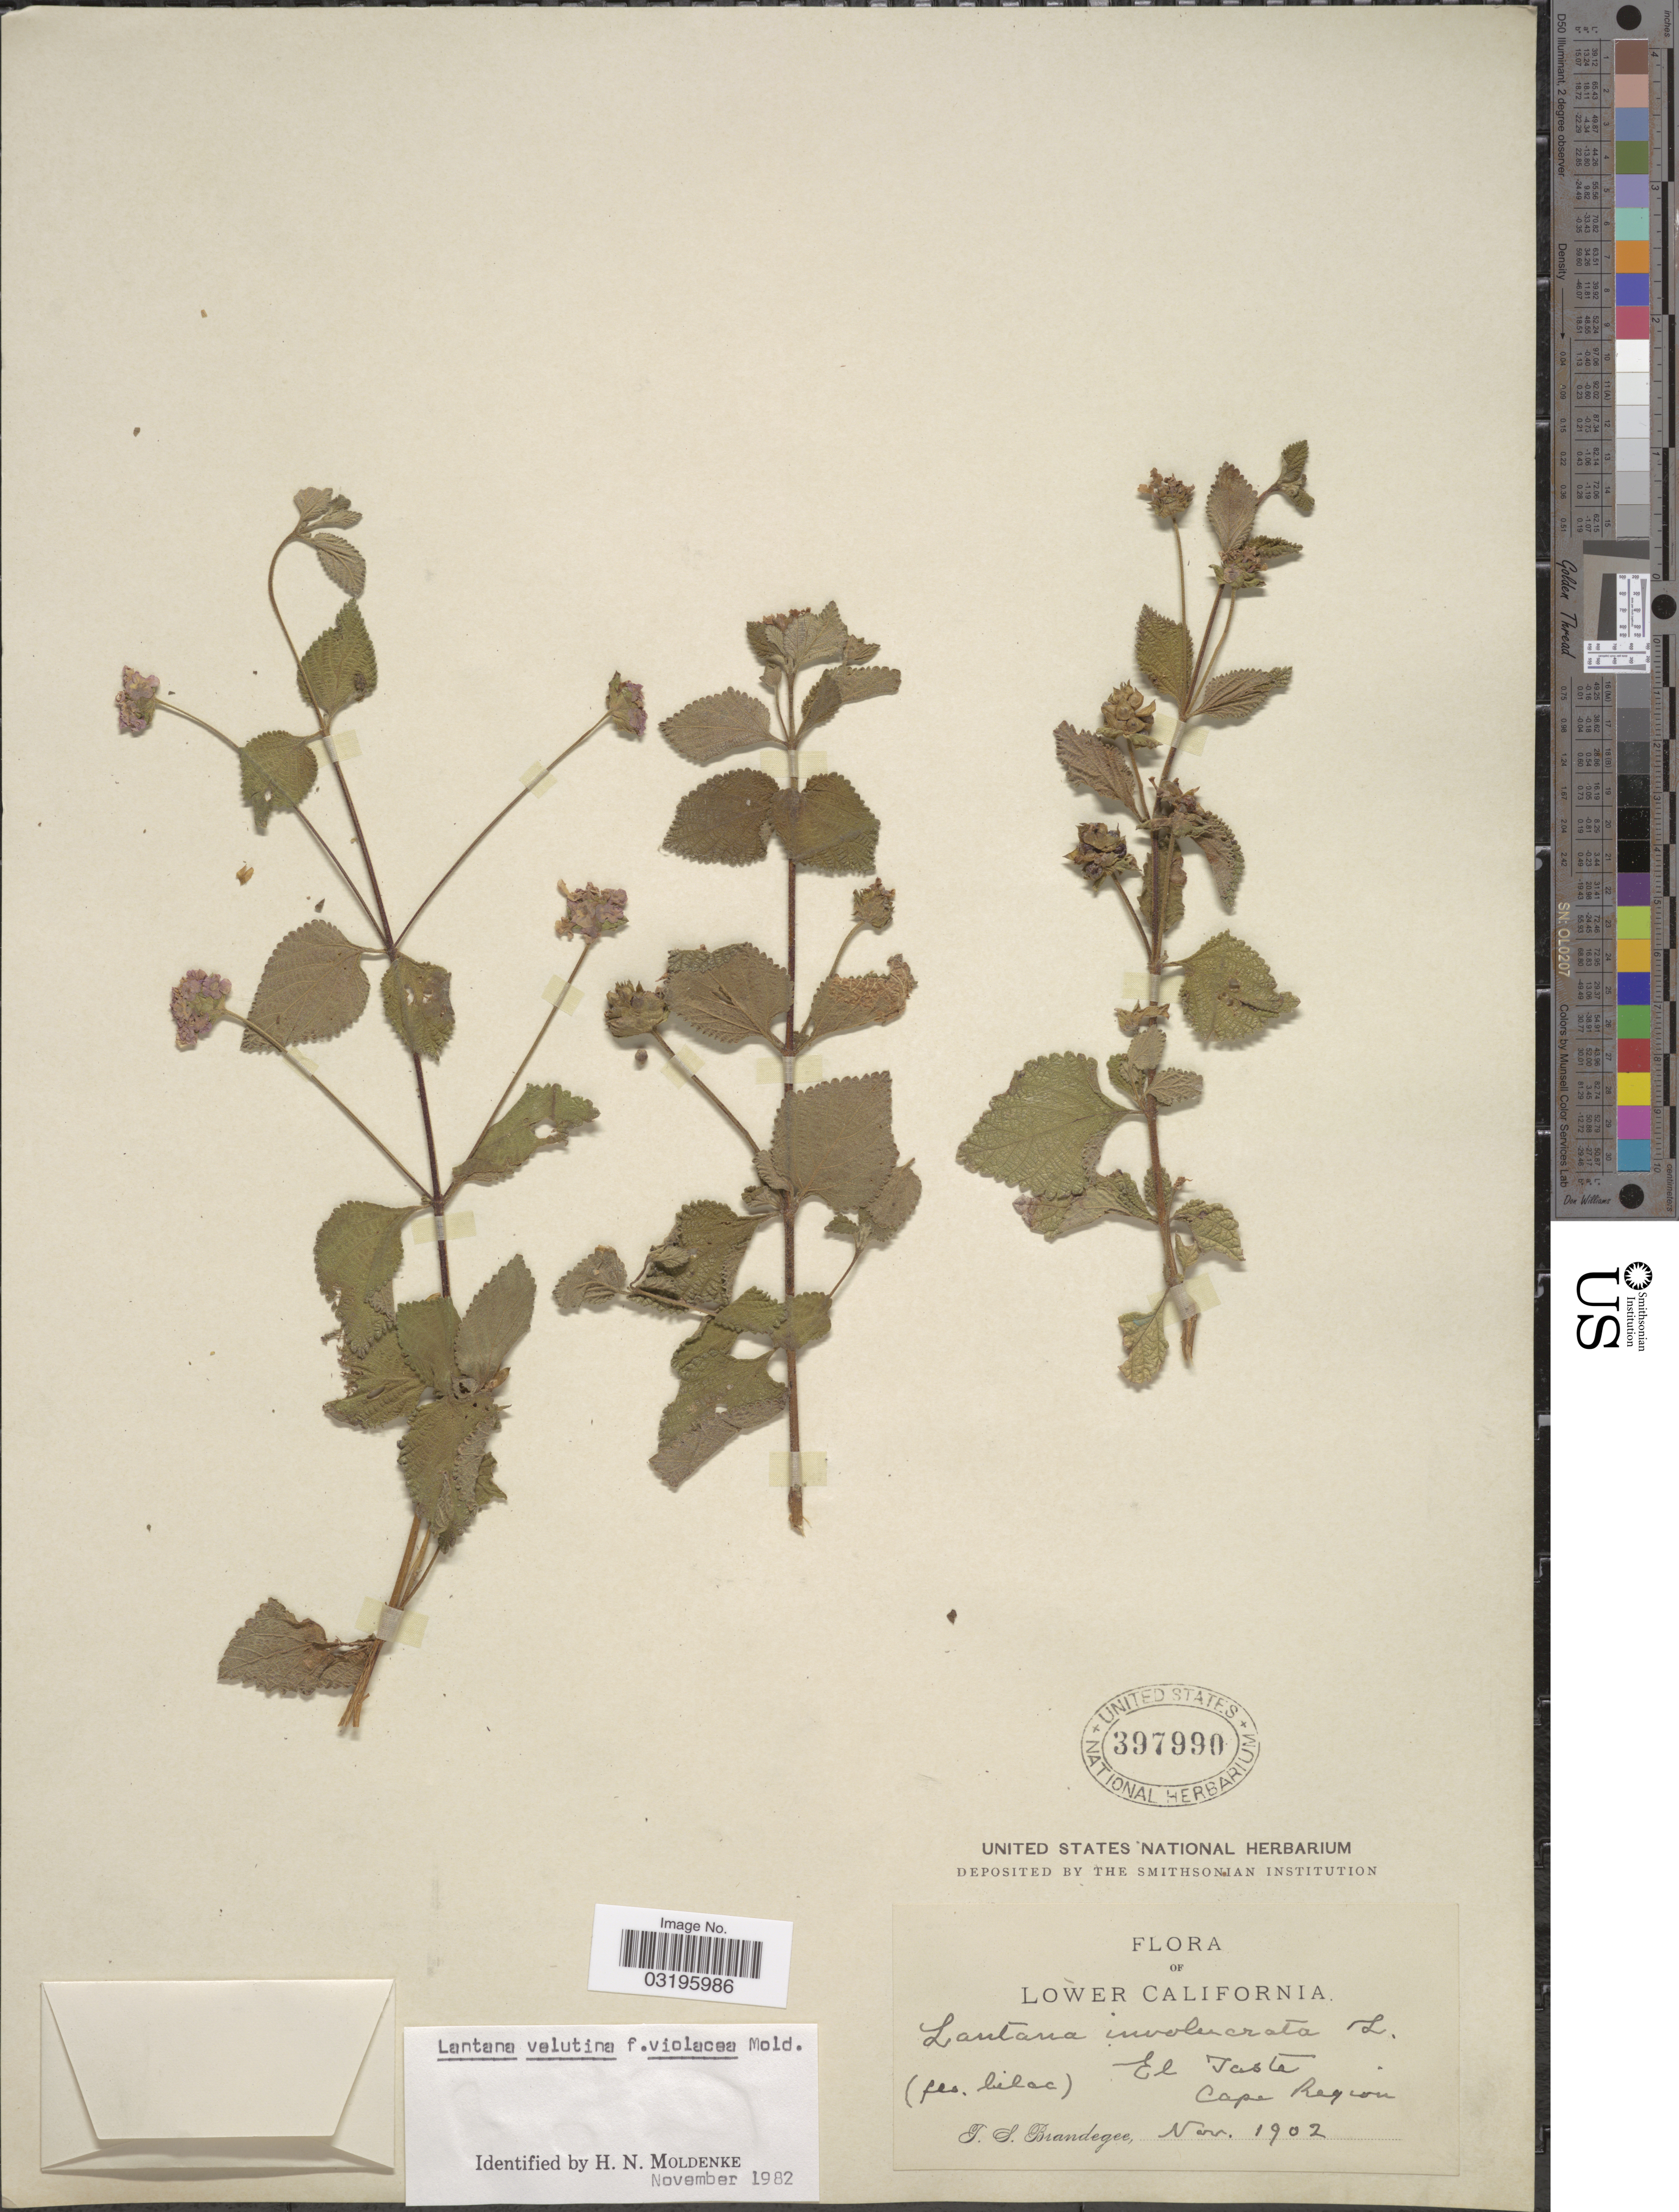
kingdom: Plantae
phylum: Tracheophyta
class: Magnoliopsida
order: Lamiales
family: Verbenaceae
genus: Lantana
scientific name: Lantana velutina f. violacea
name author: Moldenke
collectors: T. S. Brandegee (herbarium)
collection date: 1902-11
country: Mexico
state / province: Baja California Sur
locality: El Taste. Cape Region.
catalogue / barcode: US 397990